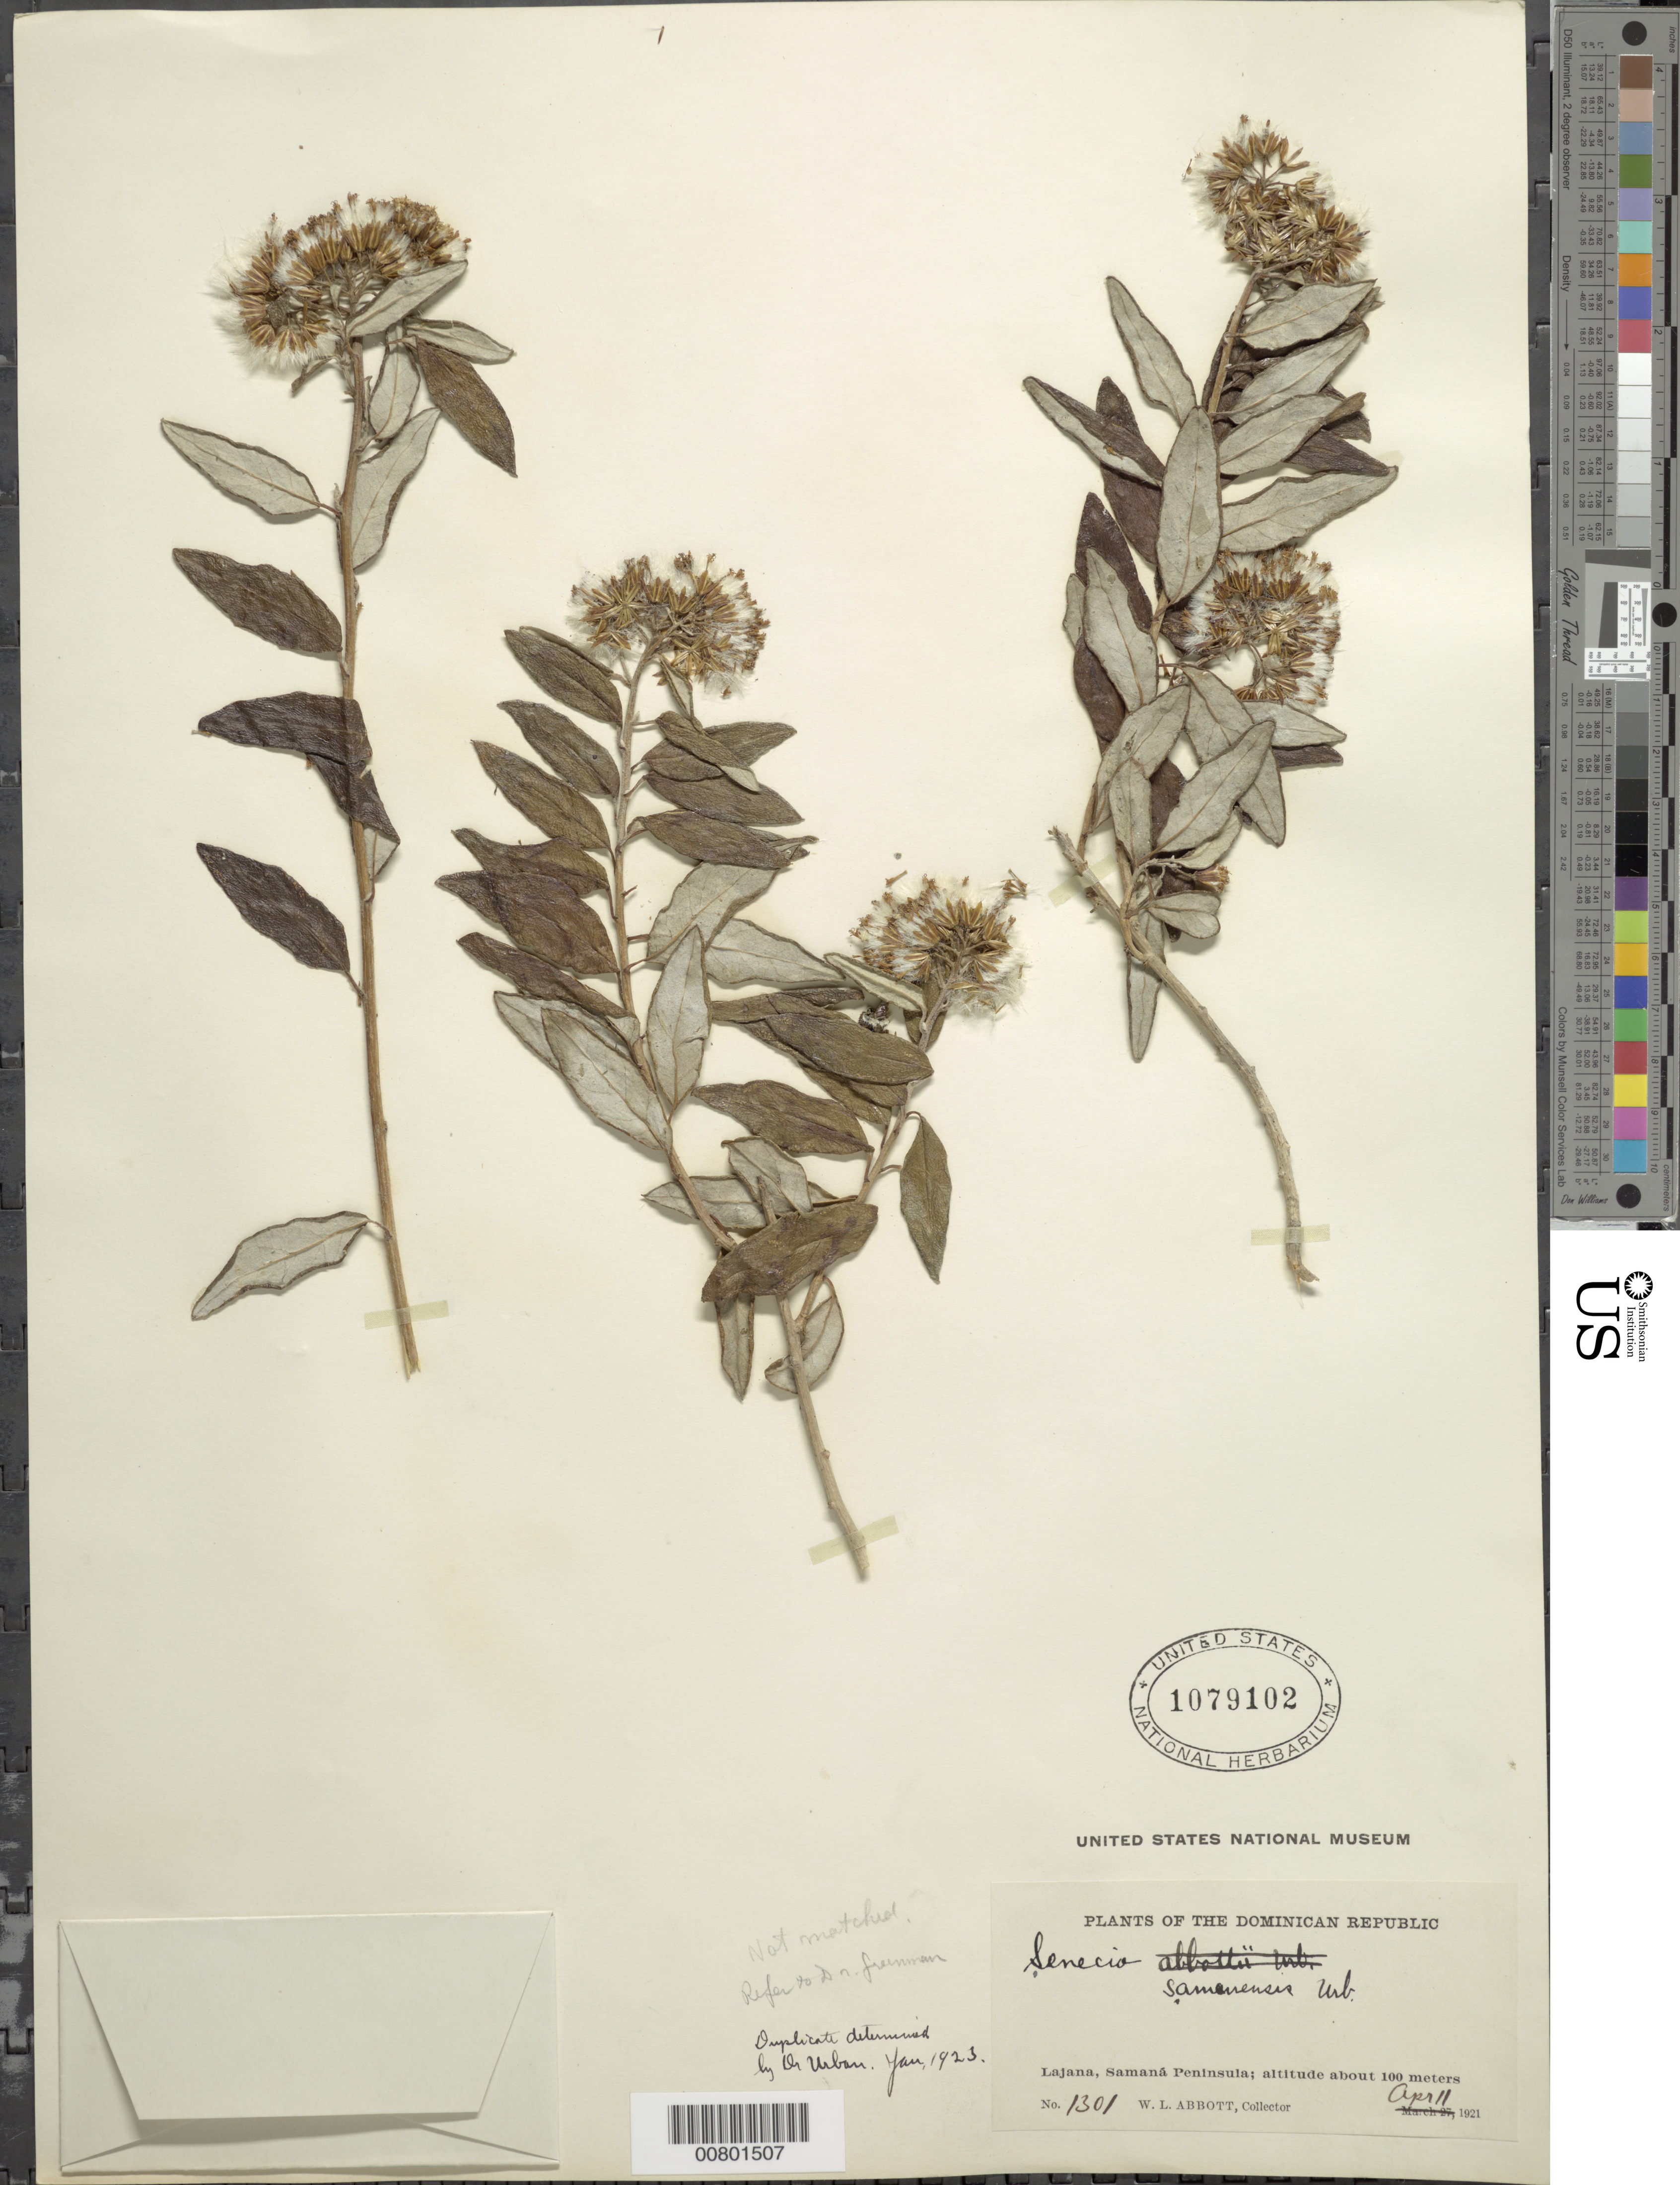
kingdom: Plantae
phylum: Tracheophyta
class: Magnoliopsida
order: Asterales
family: Asteraceae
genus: Senecio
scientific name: Senecio samanensis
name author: Urb.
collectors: W. L. Abbott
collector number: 1301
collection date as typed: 11 Apr 1921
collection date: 1921-04-11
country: Dominican Republic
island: Hispaniola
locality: Lajana, Samaná Peninsula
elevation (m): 100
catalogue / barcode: US 1079102